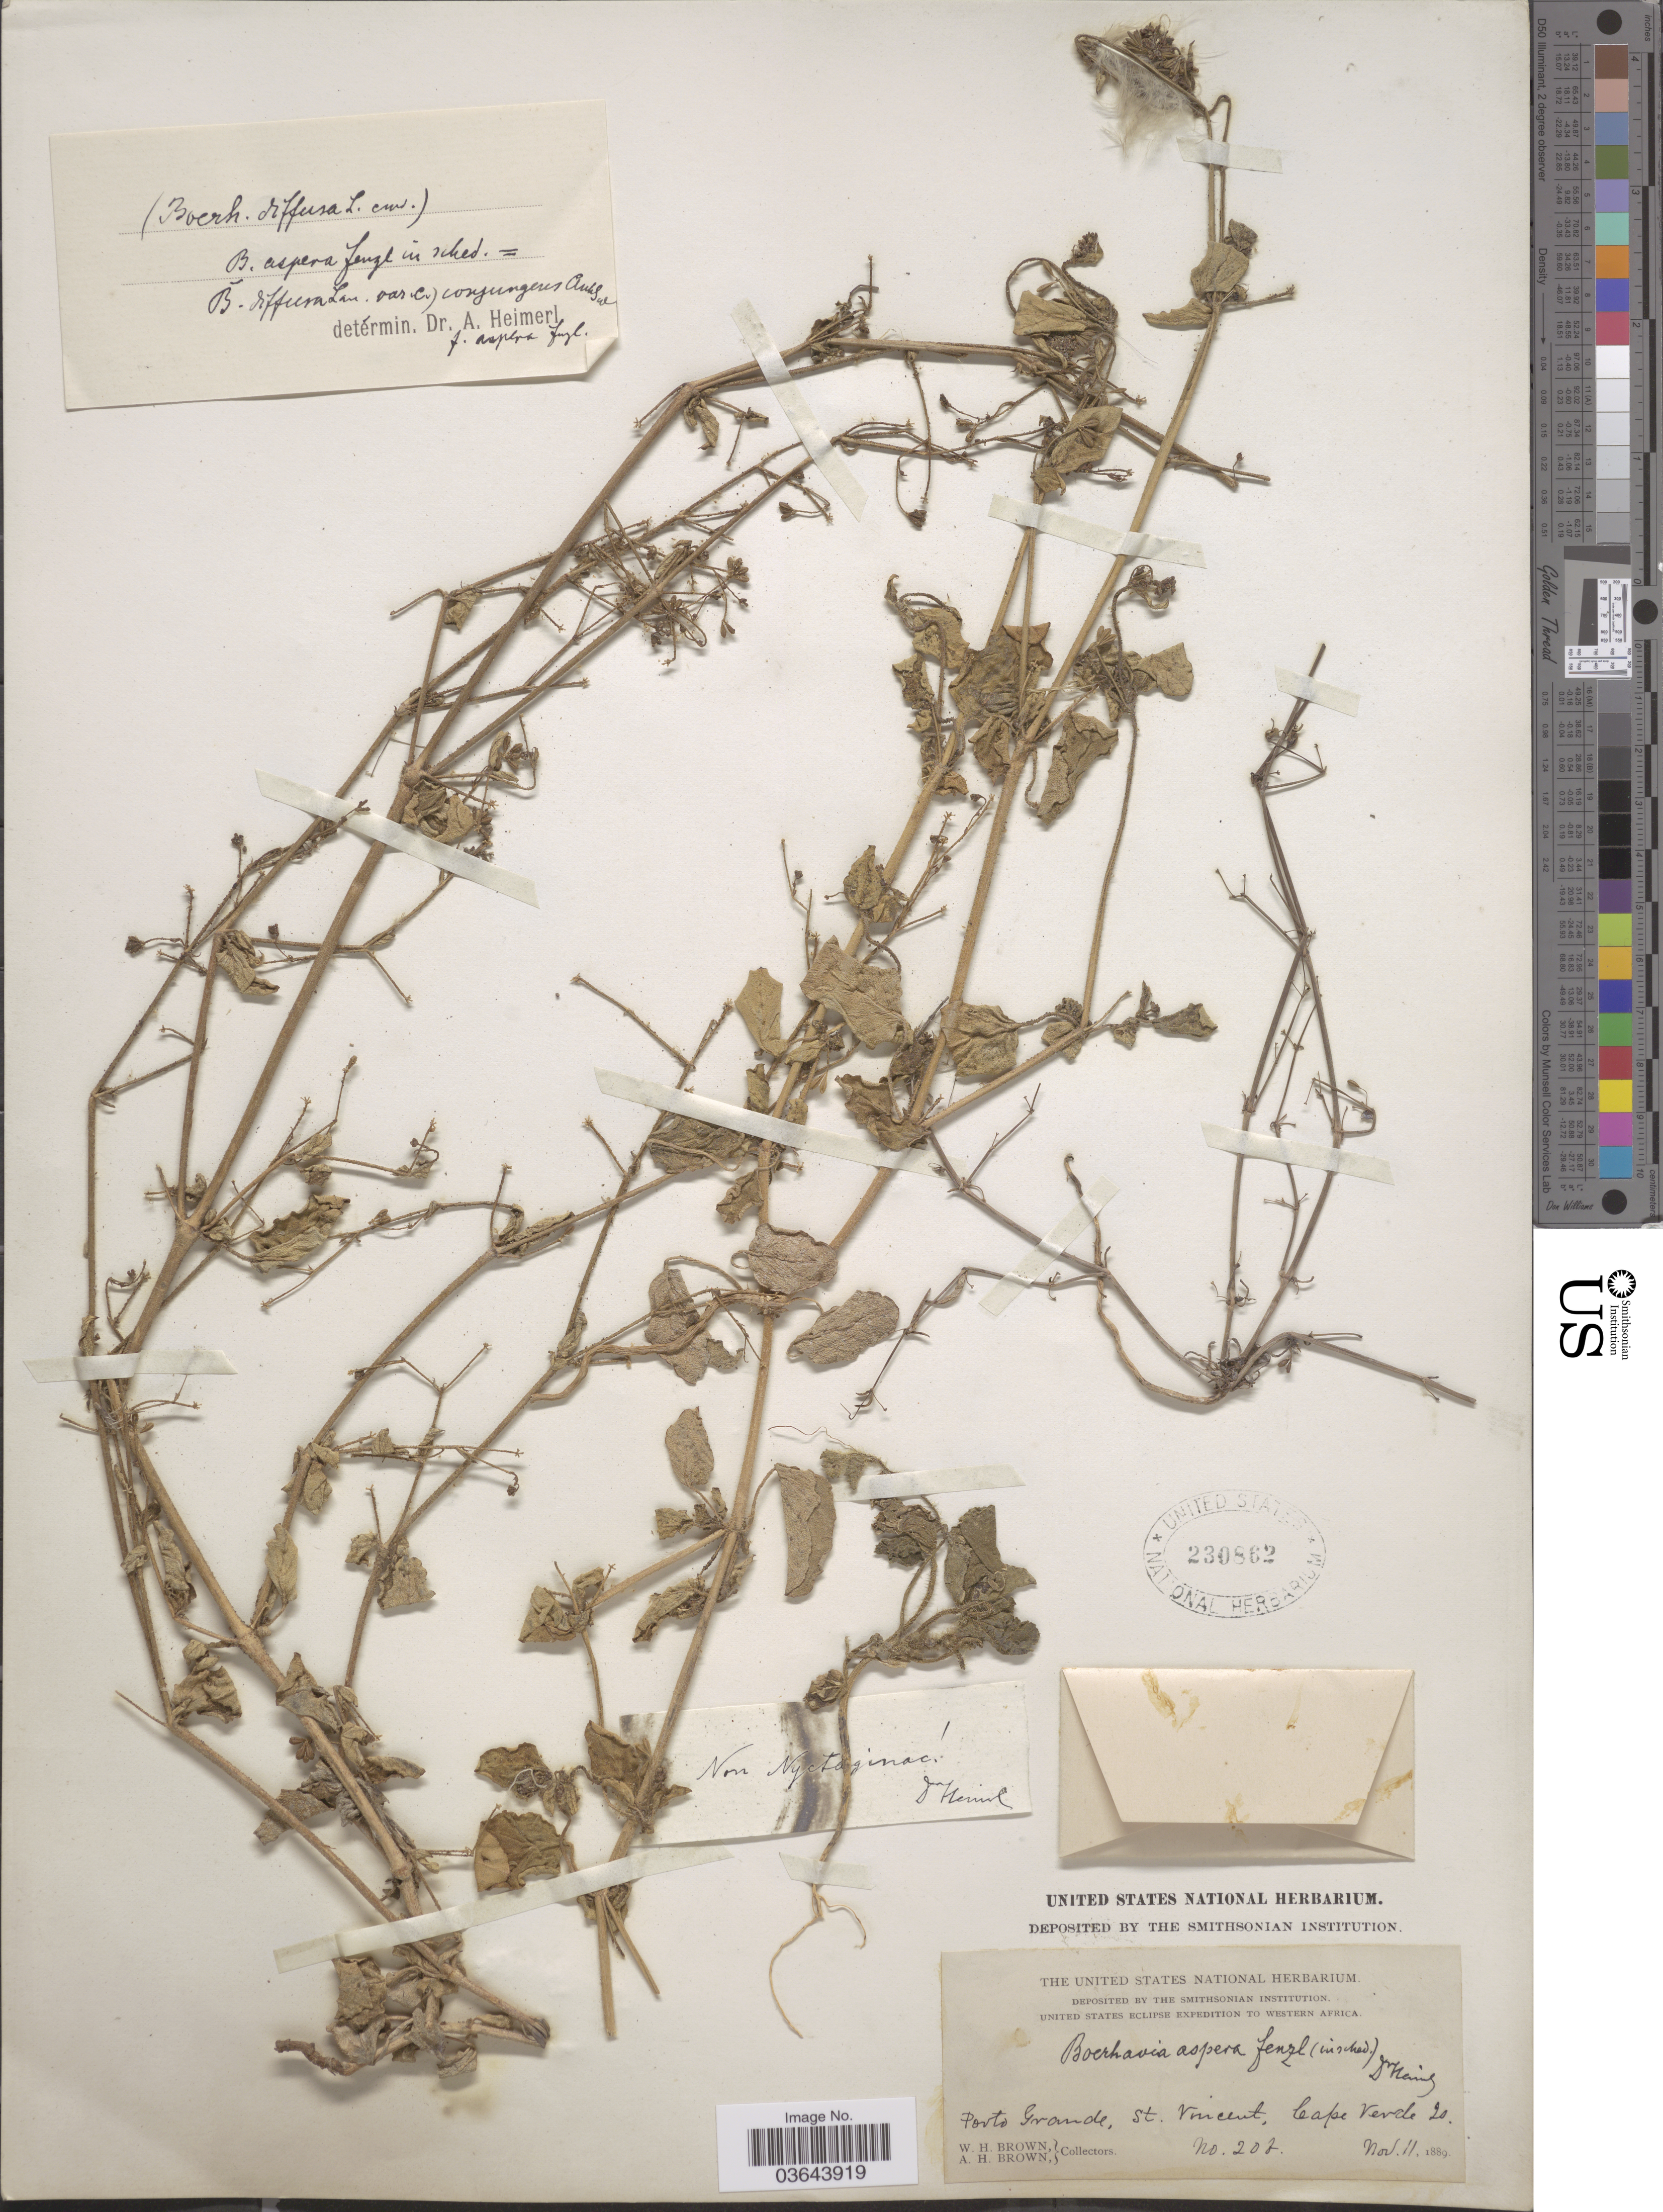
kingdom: Plantae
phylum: Tracheophyta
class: Magnoliopsida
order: Caryophyllales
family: Nyctaginaceae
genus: Boerhavia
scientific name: Boerhavia diffusa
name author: L.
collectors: W. H. Brown & A. H. Brown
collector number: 206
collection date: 1889-11-11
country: Cape Verde Islands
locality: Western Africa. Porto Grande, St. Vincent.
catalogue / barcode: US 230862